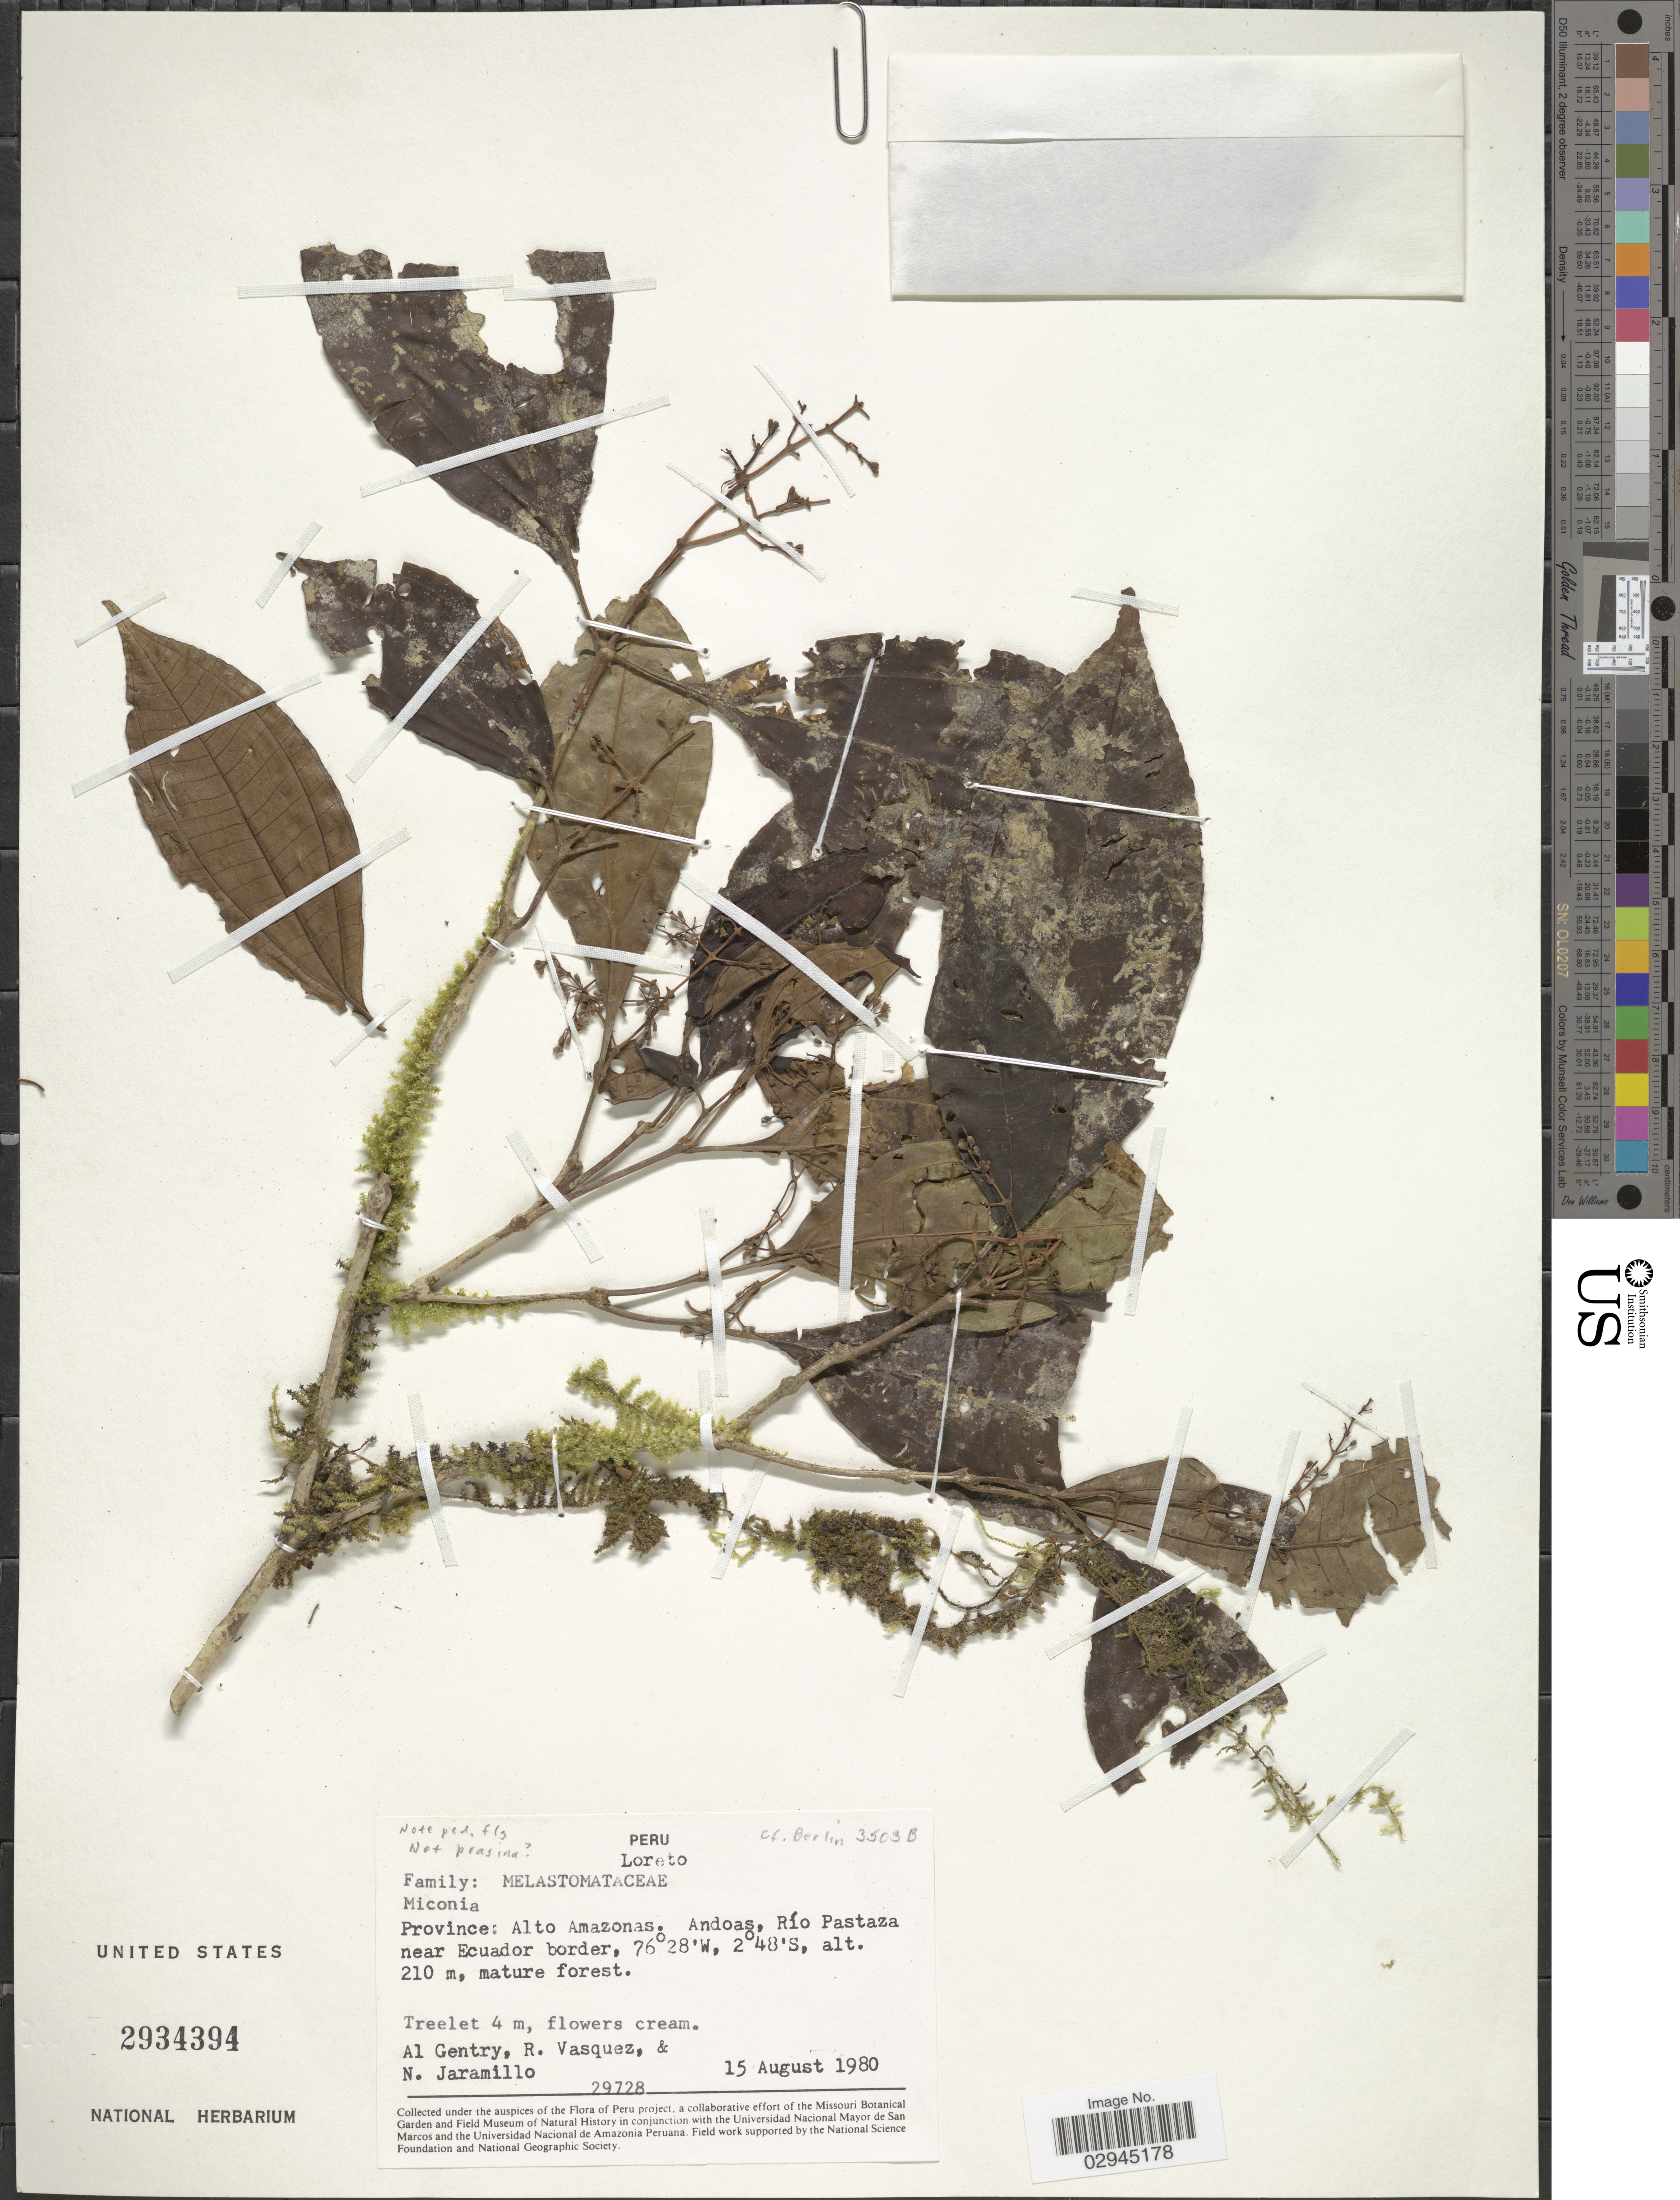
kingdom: Plantae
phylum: Tracheophyta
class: Magnoliopsida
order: Myrtales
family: Melastomataceae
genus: Miconia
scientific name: Miconia sp.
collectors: A. H. Gentry, R. Vasquez & N. Jaramillo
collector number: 29728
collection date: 1980-08-15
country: Peru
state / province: Loreto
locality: Province: Alto Amazonas. Andoas, Río Pastaza near Ecuador border.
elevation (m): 210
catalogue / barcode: US 2934394